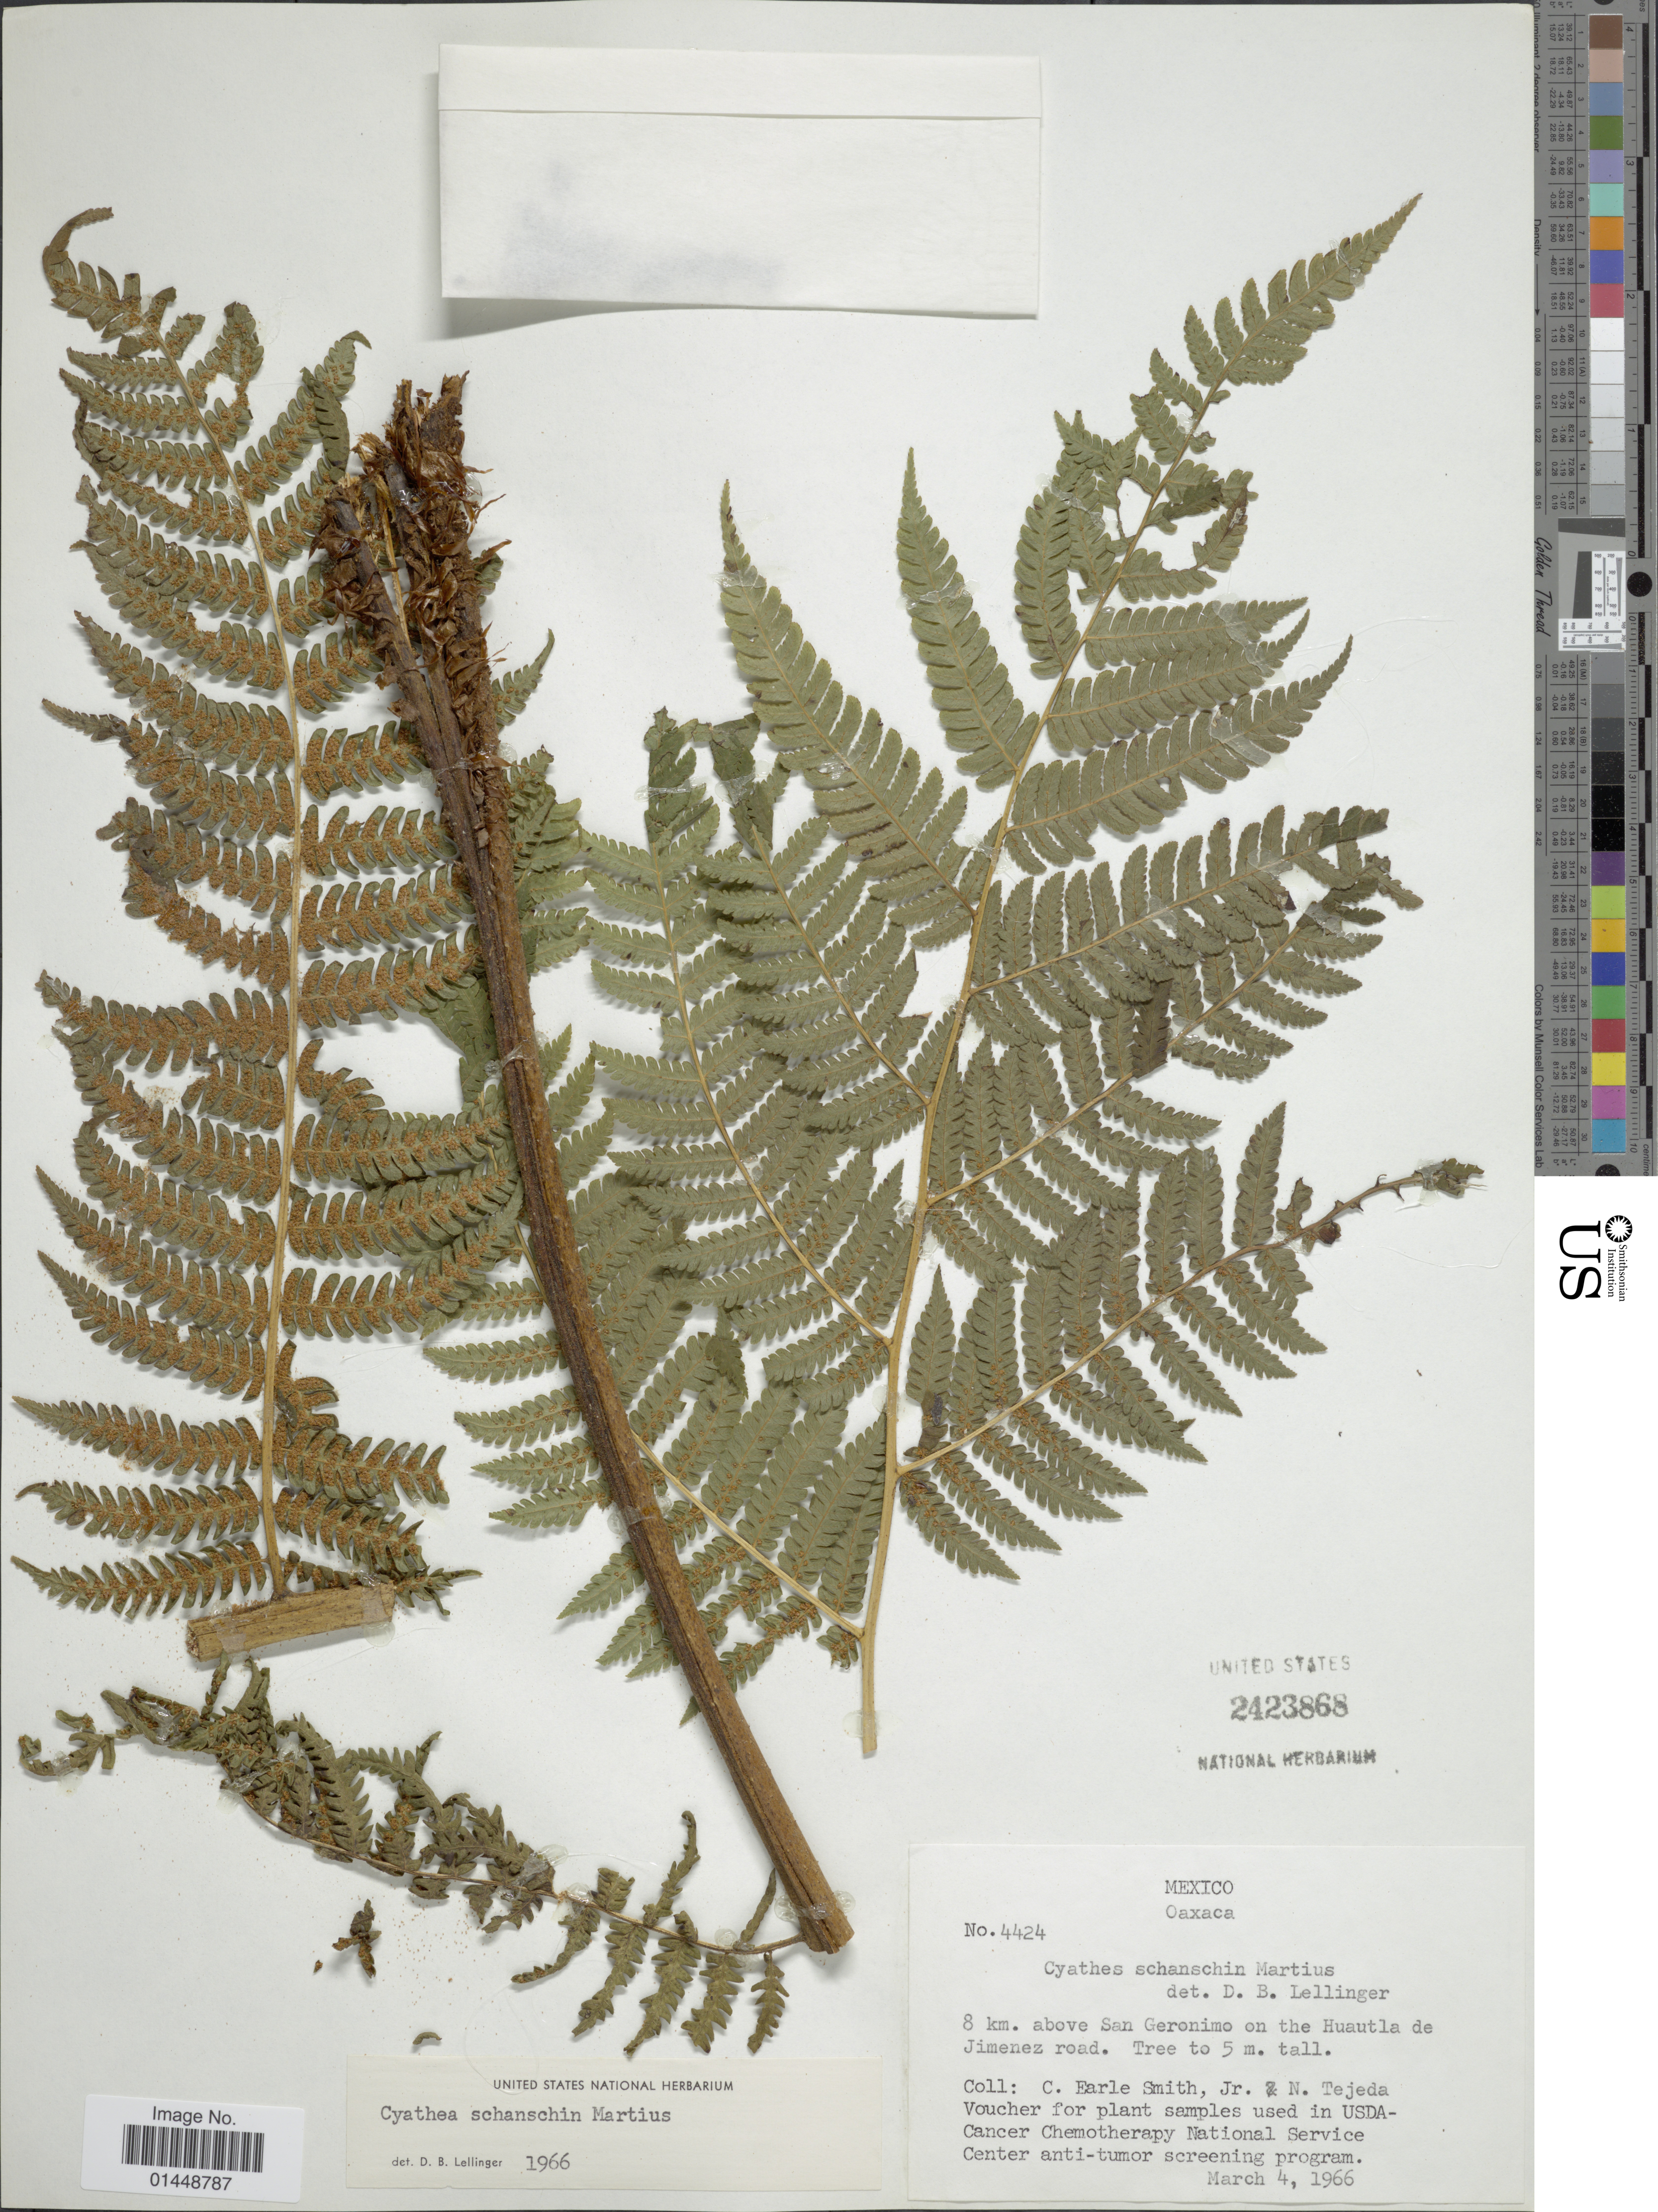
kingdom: Plantae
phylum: Tracheophyta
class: Polypodiopsida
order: Cyatheales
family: Cyatheaceae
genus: Cyathea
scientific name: Cyathea fulva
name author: (M. Martens & Galeotti) Fée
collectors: C. E. Smith Jr. & N. Tejada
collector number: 4424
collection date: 1966-03-04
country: Mexico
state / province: Oaxaca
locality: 8 km. above San Geronimo on the Huautla de Jimenez road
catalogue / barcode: US 2423868